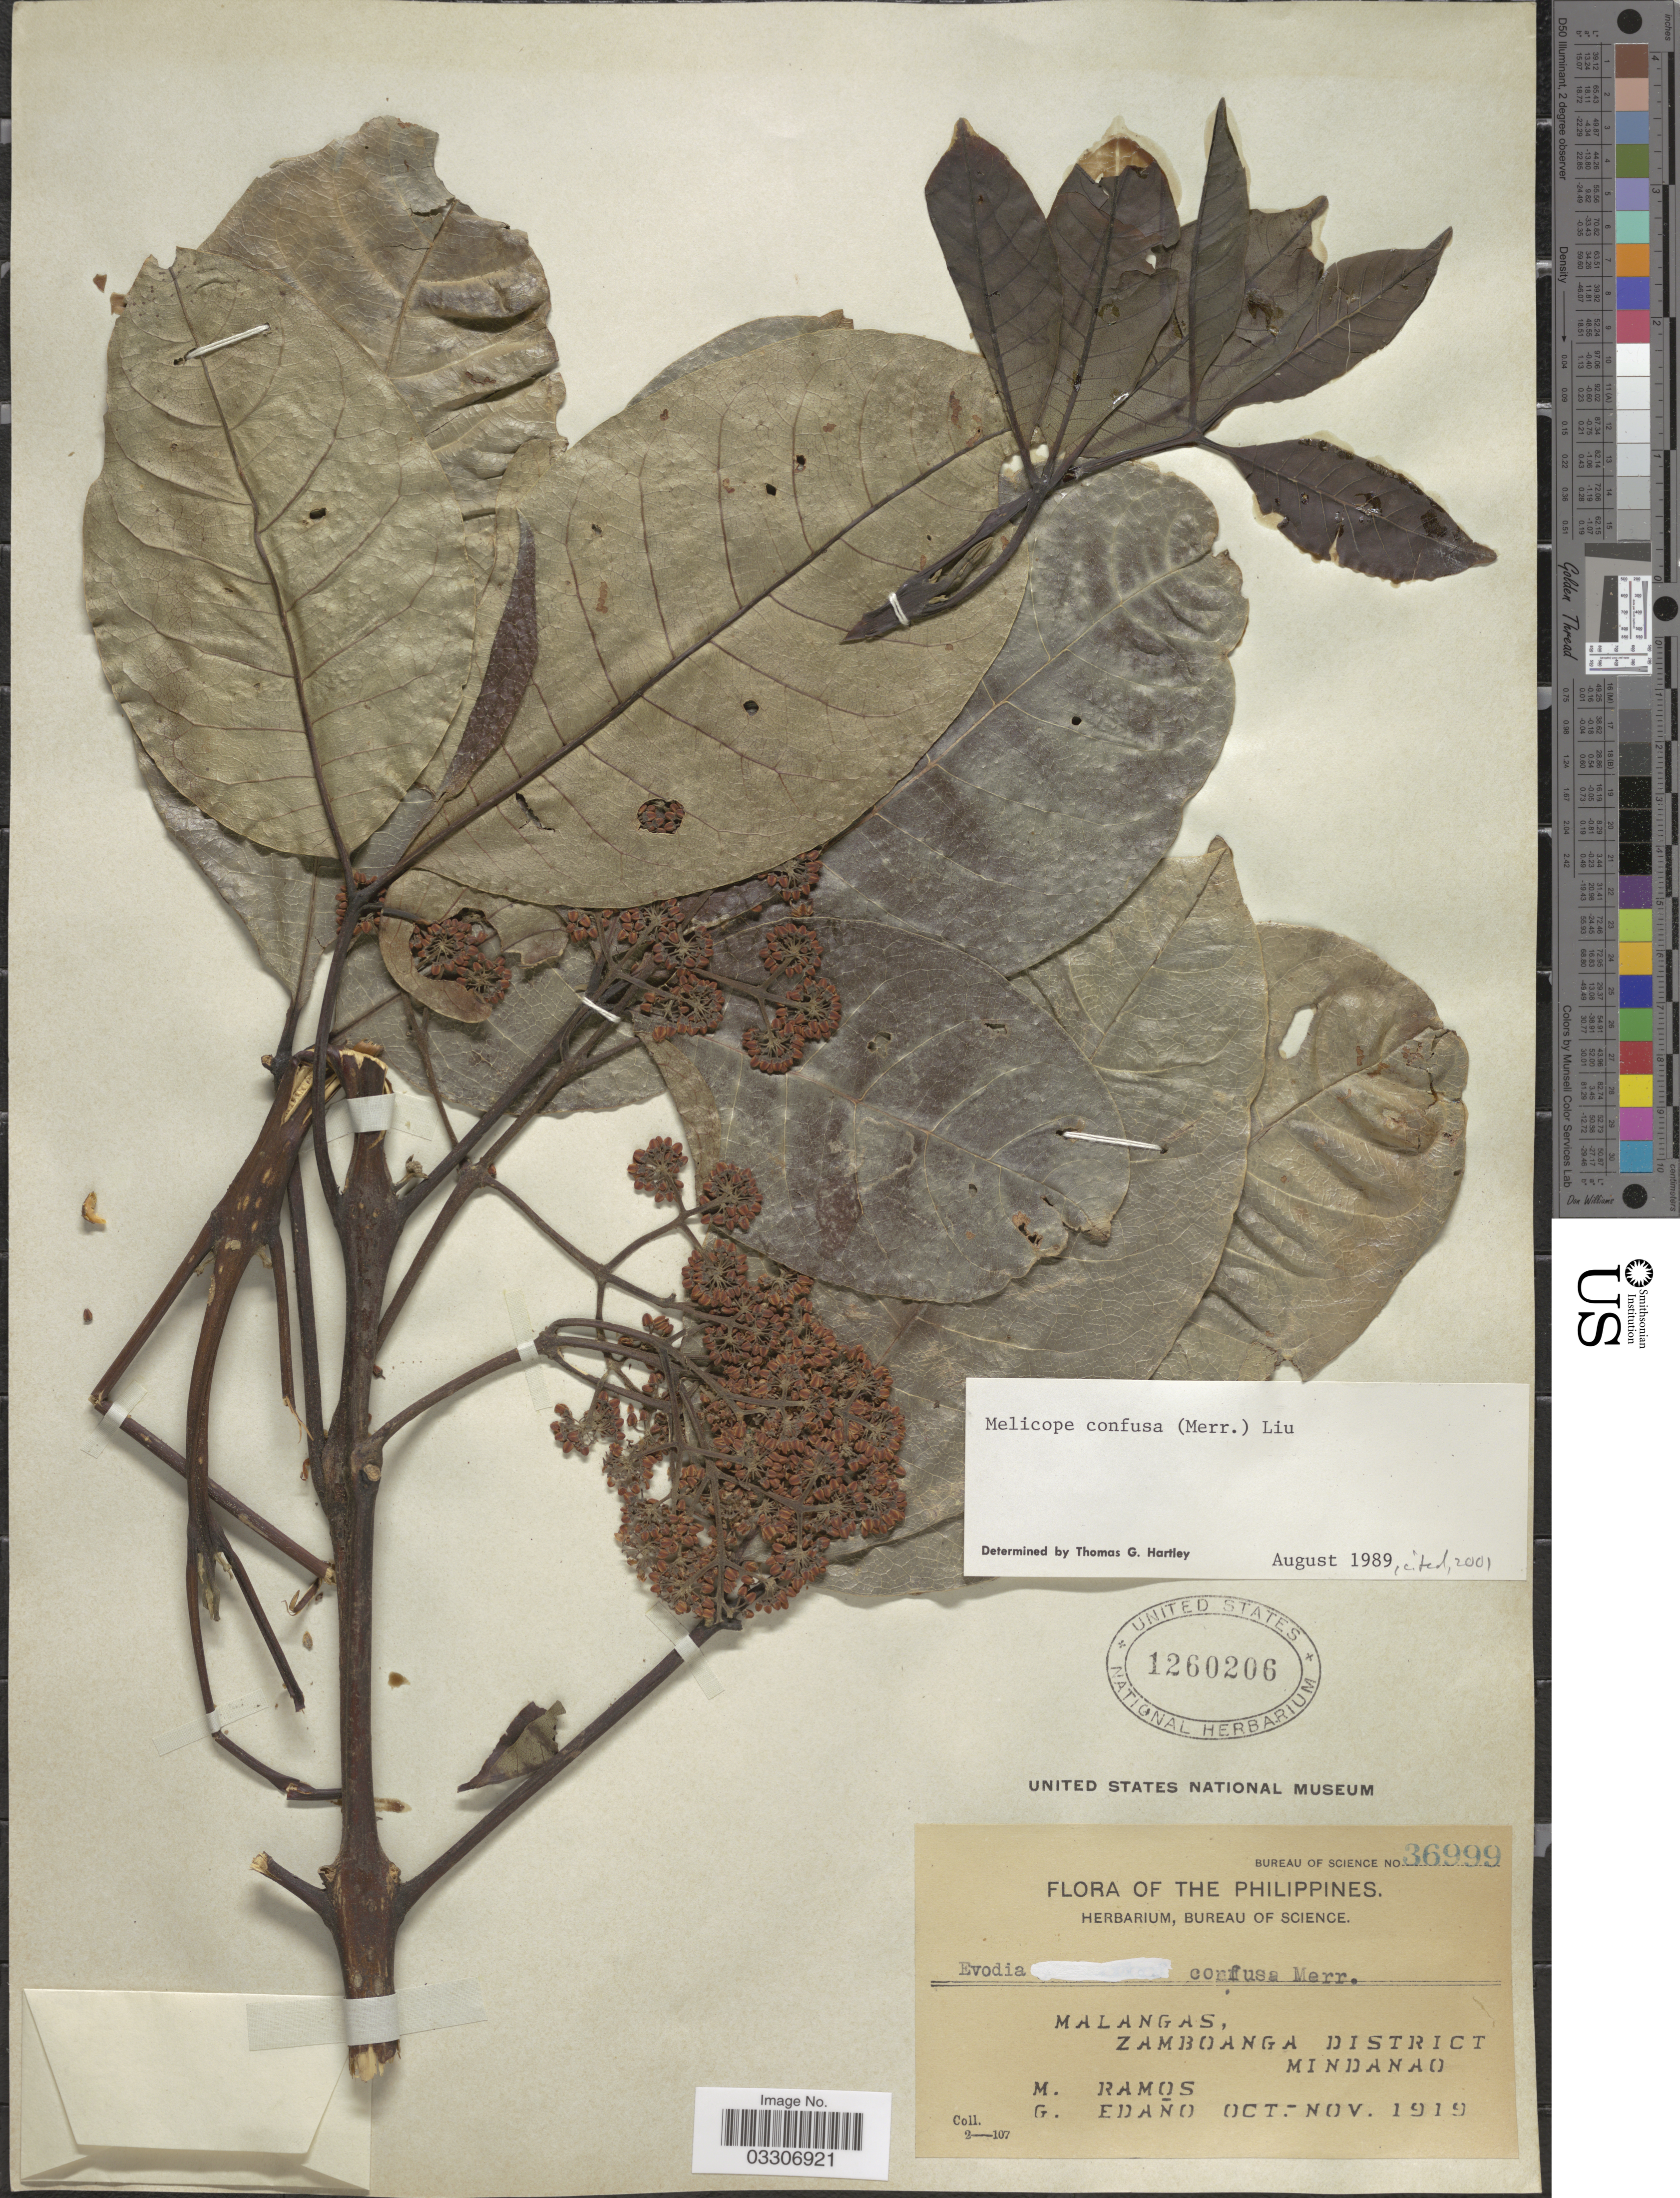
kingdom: Plantae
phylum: Tracheophyta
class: Magnoliopsida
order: Sapindales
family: Rutaceae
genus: Melicope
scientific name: Melicope confusa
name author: (Merr.) P.S. Liu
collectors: M. Ramos & G. Edaño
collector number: Bureau of Science 36999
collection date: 1919-10/1919-11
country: Philippines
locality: Malangas, Zamboanga District, Mindanao.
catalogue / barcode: US 1260206